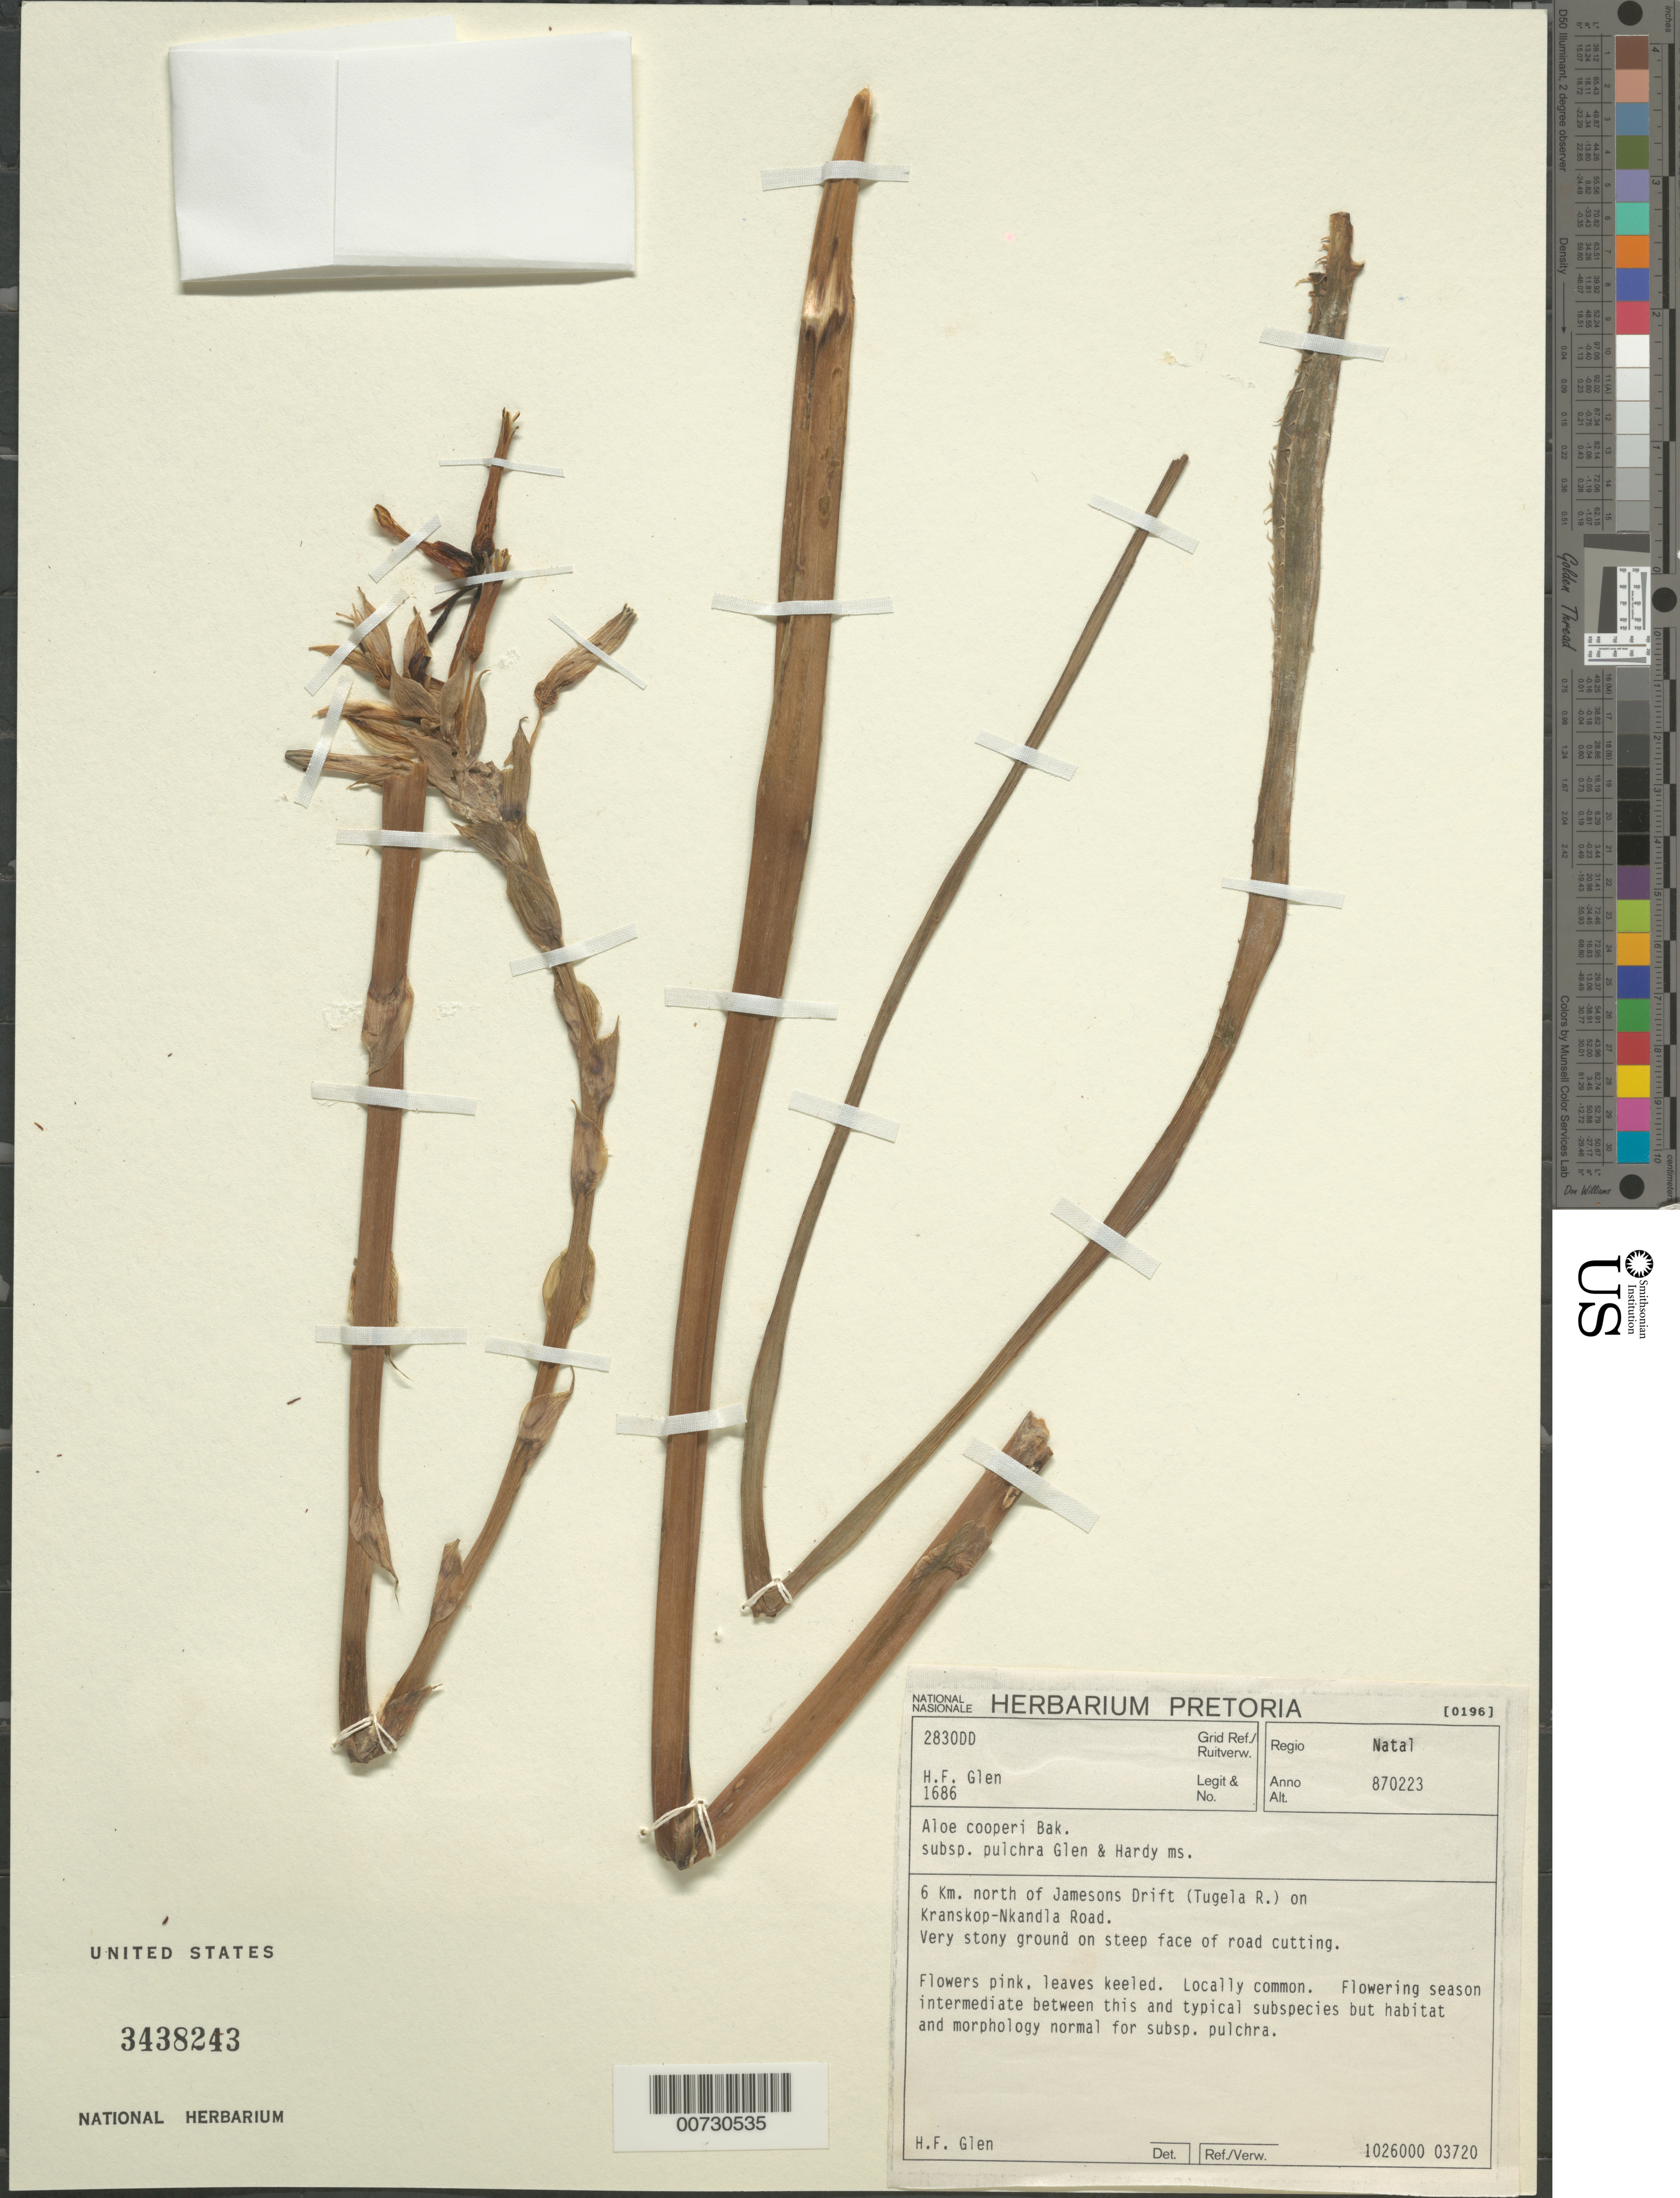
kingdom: Plantae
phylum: Tracheophyta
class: Liliopsida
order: Asparagales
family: Asphodelaceae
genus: Aloe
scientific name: Aloe cooperi subsp. pulchra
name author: Glen & D.S. Hardy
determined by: Glen, H. F.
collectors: H. F. Glen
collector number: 1686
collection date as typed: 23 Feb 1987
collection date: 1987-02-23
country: South Africa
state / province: KwaZulu-Natal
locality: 6 km. N of Jamesons Drift (Tugela R.) on Kranskop-Nkandla Rd.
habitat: Very stony ground on steep face of road cutting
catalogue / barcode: US 3438243